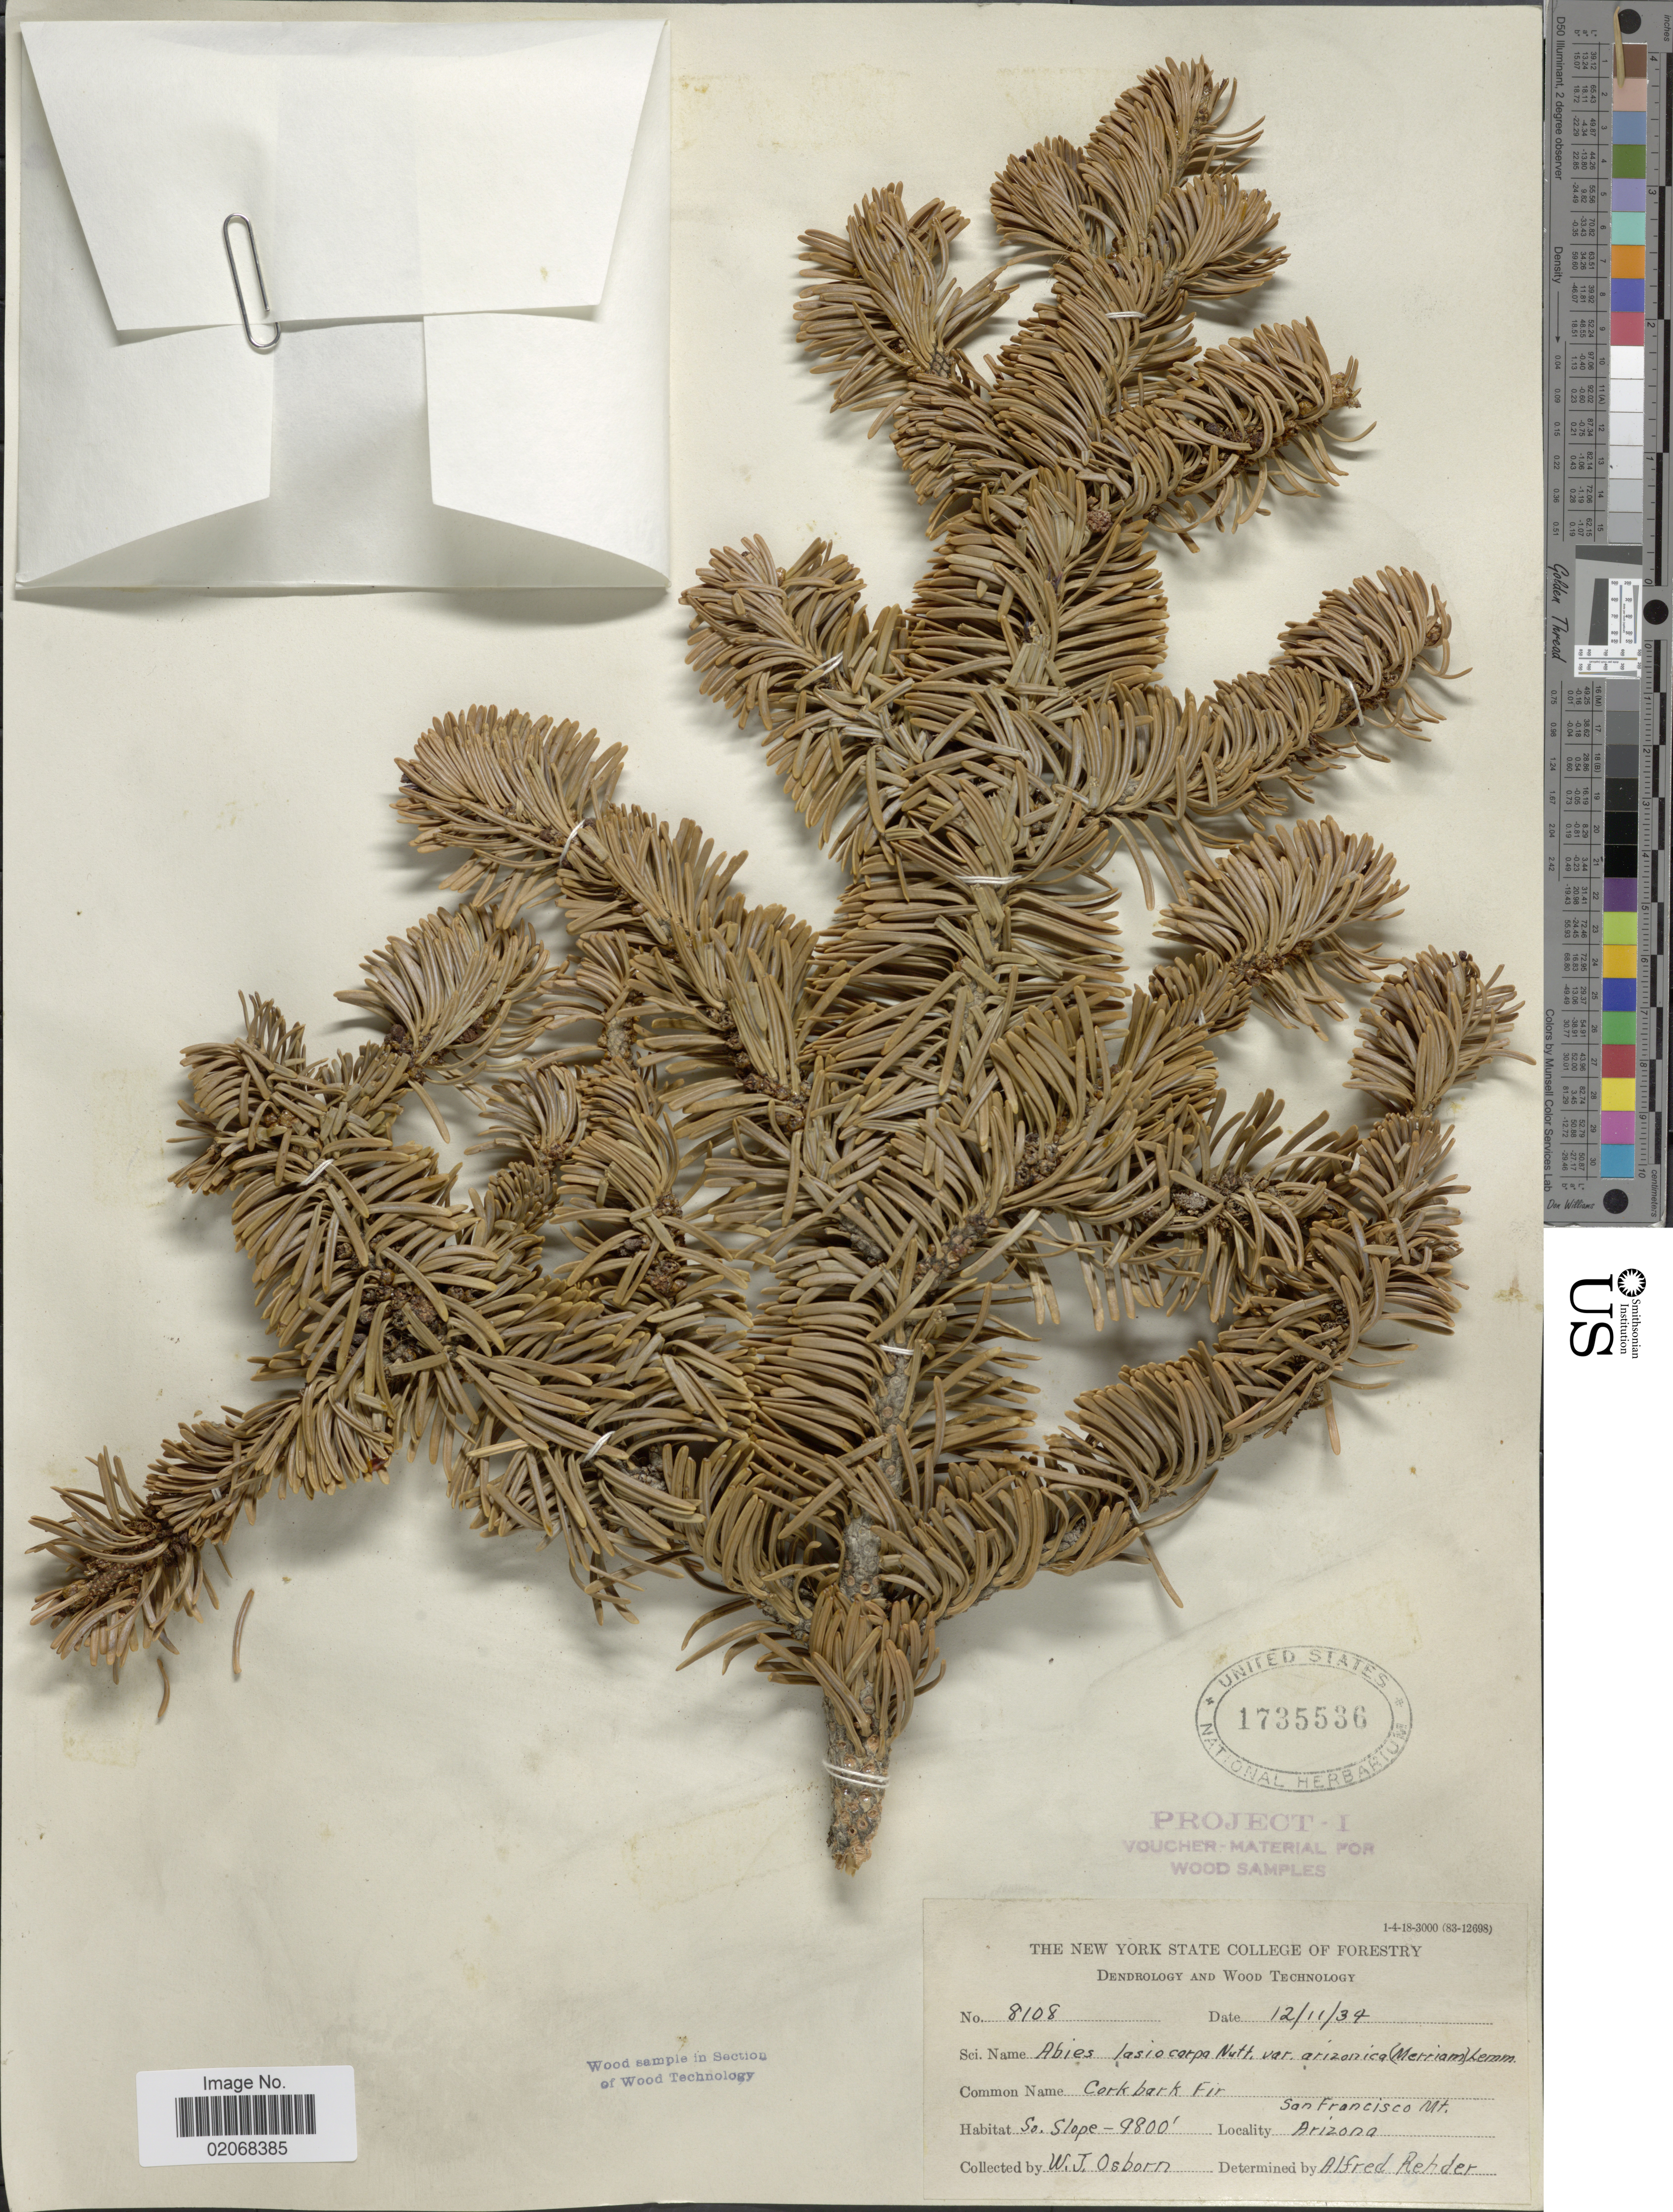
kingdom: Plantae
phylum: Tracheophyta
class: Pinopsida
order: Pinales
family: Pinaceae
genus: Abies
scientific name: Abies lasiocarpa var. arizonica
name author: (Merriam) Lemmon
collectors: W. Osborn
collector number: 8108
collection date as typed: Transcribed d/m/y: 11/12/34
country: United States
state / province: Arizona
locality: Cork bark Fir, So Slope, San Francisco Mt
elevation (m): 2987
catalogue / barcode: US 1735536